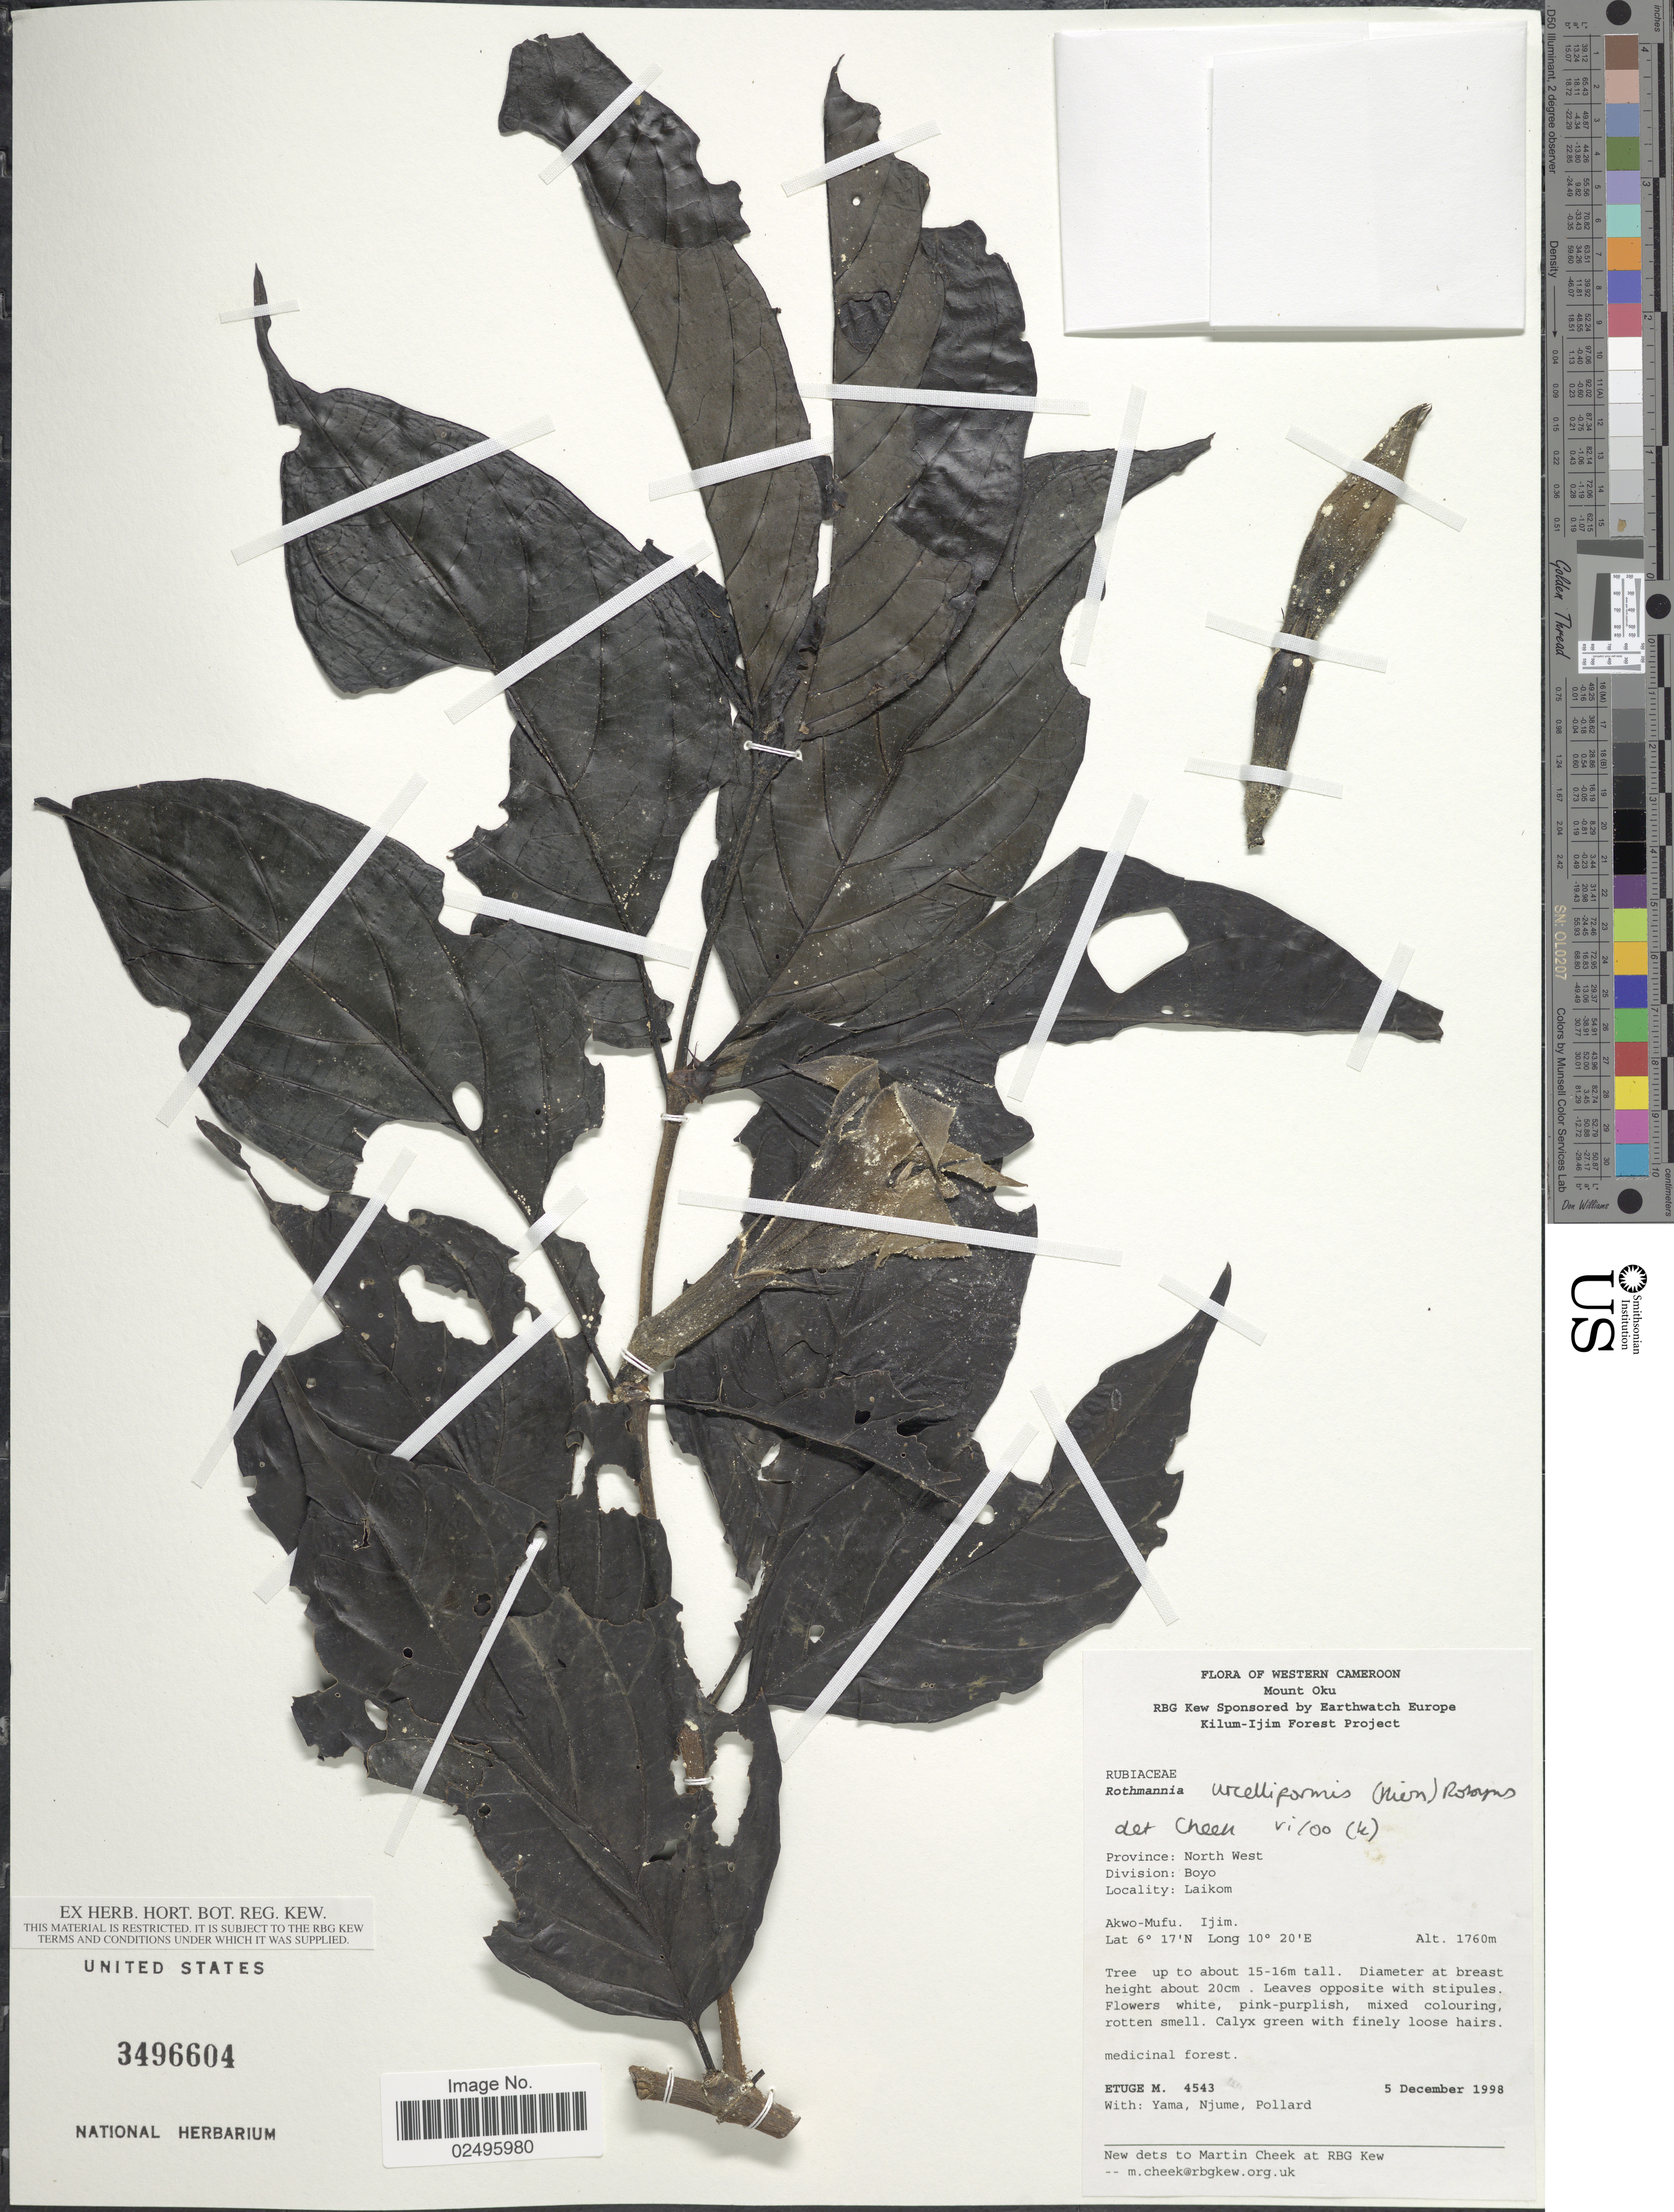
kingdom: Plantae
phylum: Tracheophyta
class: Magnoliopsida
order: Gentianales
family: Rubiaceae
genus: Rothmannia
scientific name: Rothmannia urcelliformis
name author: (Hiern) Bullock ex Robyns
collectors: M. Etuge, -. Yama, -- Njume & -- Pollard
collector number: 4543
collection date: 1998-12-05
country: Cameroon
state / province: Nord-Ouest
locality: Western Cameroon. Mount Oku. Province North-West. Division Boyo. Laikom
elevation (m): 1760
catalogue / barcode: US 3496604